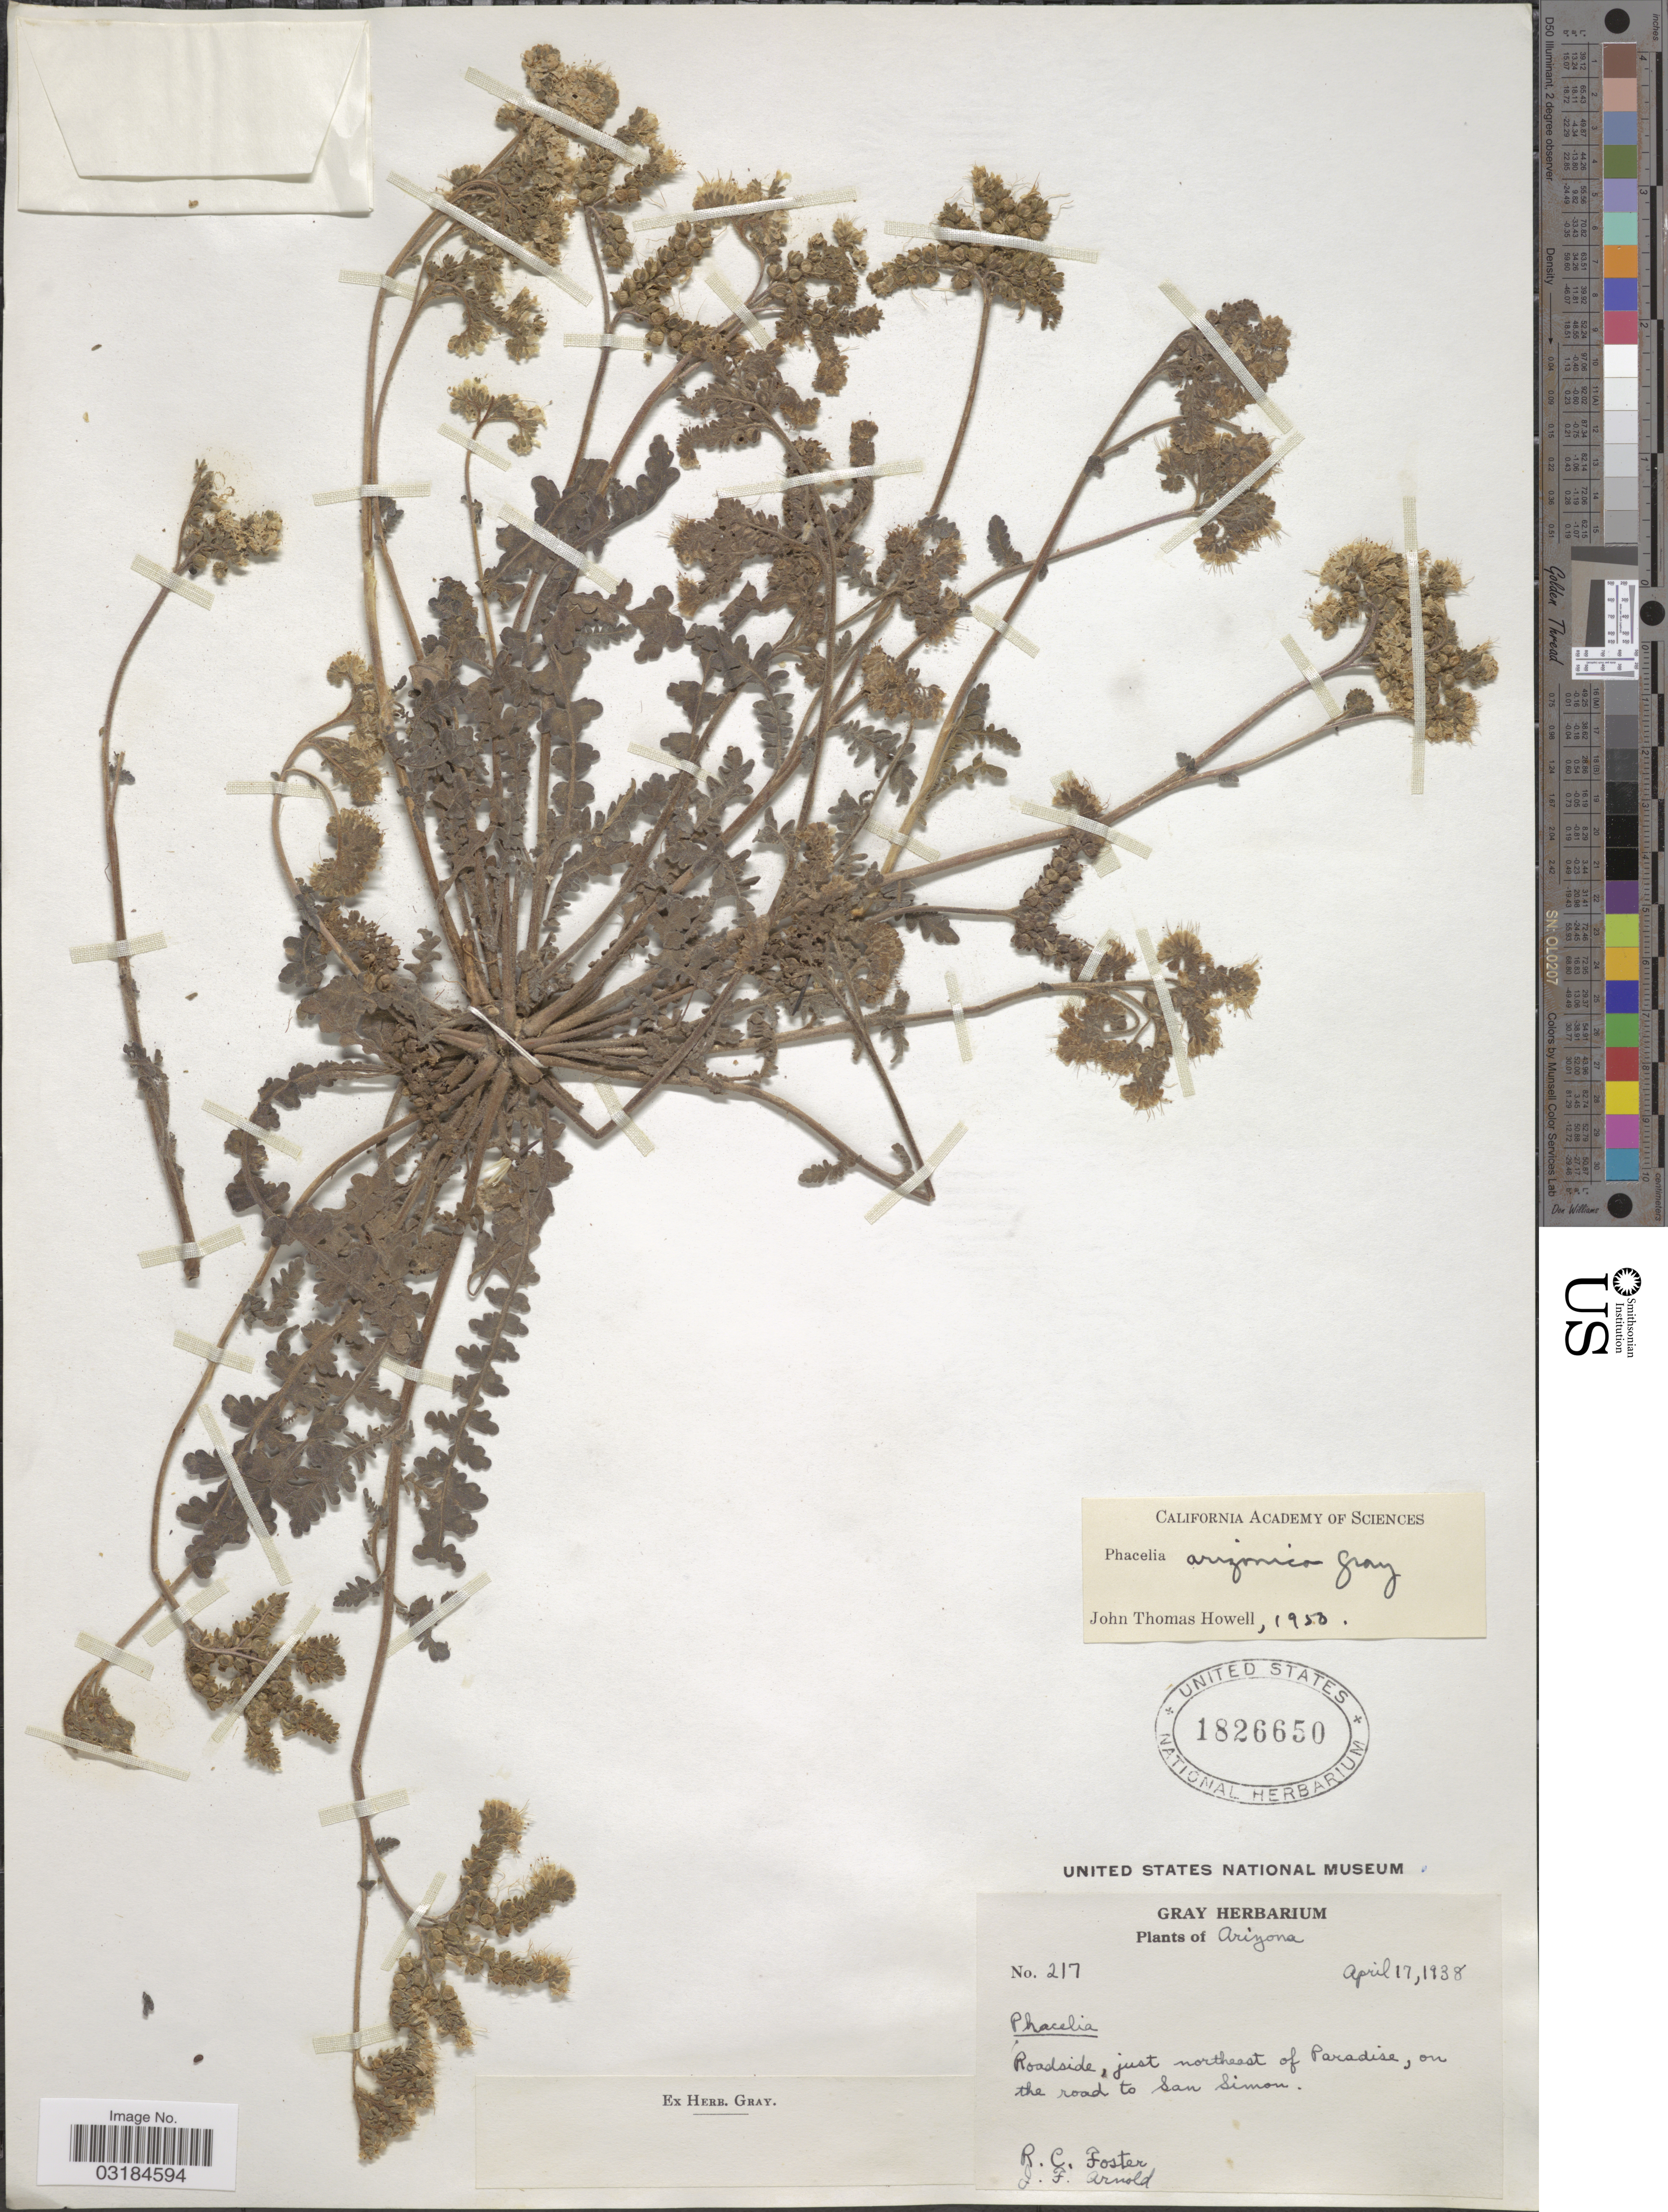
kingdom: Plantae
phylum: Tracheophyta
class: Magnoliopsida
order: Boraginales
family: Hydrophyllaceae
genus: Phacelia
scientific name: Phacelia arizonica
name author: A. Gray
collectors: R. C. Foster & J. F. Arnold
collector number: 217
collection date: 1938-04-17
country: United States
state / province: Arizona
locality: Roadside, just northeast of Paradise, on the road to San Simon.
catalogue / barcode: US 1826650